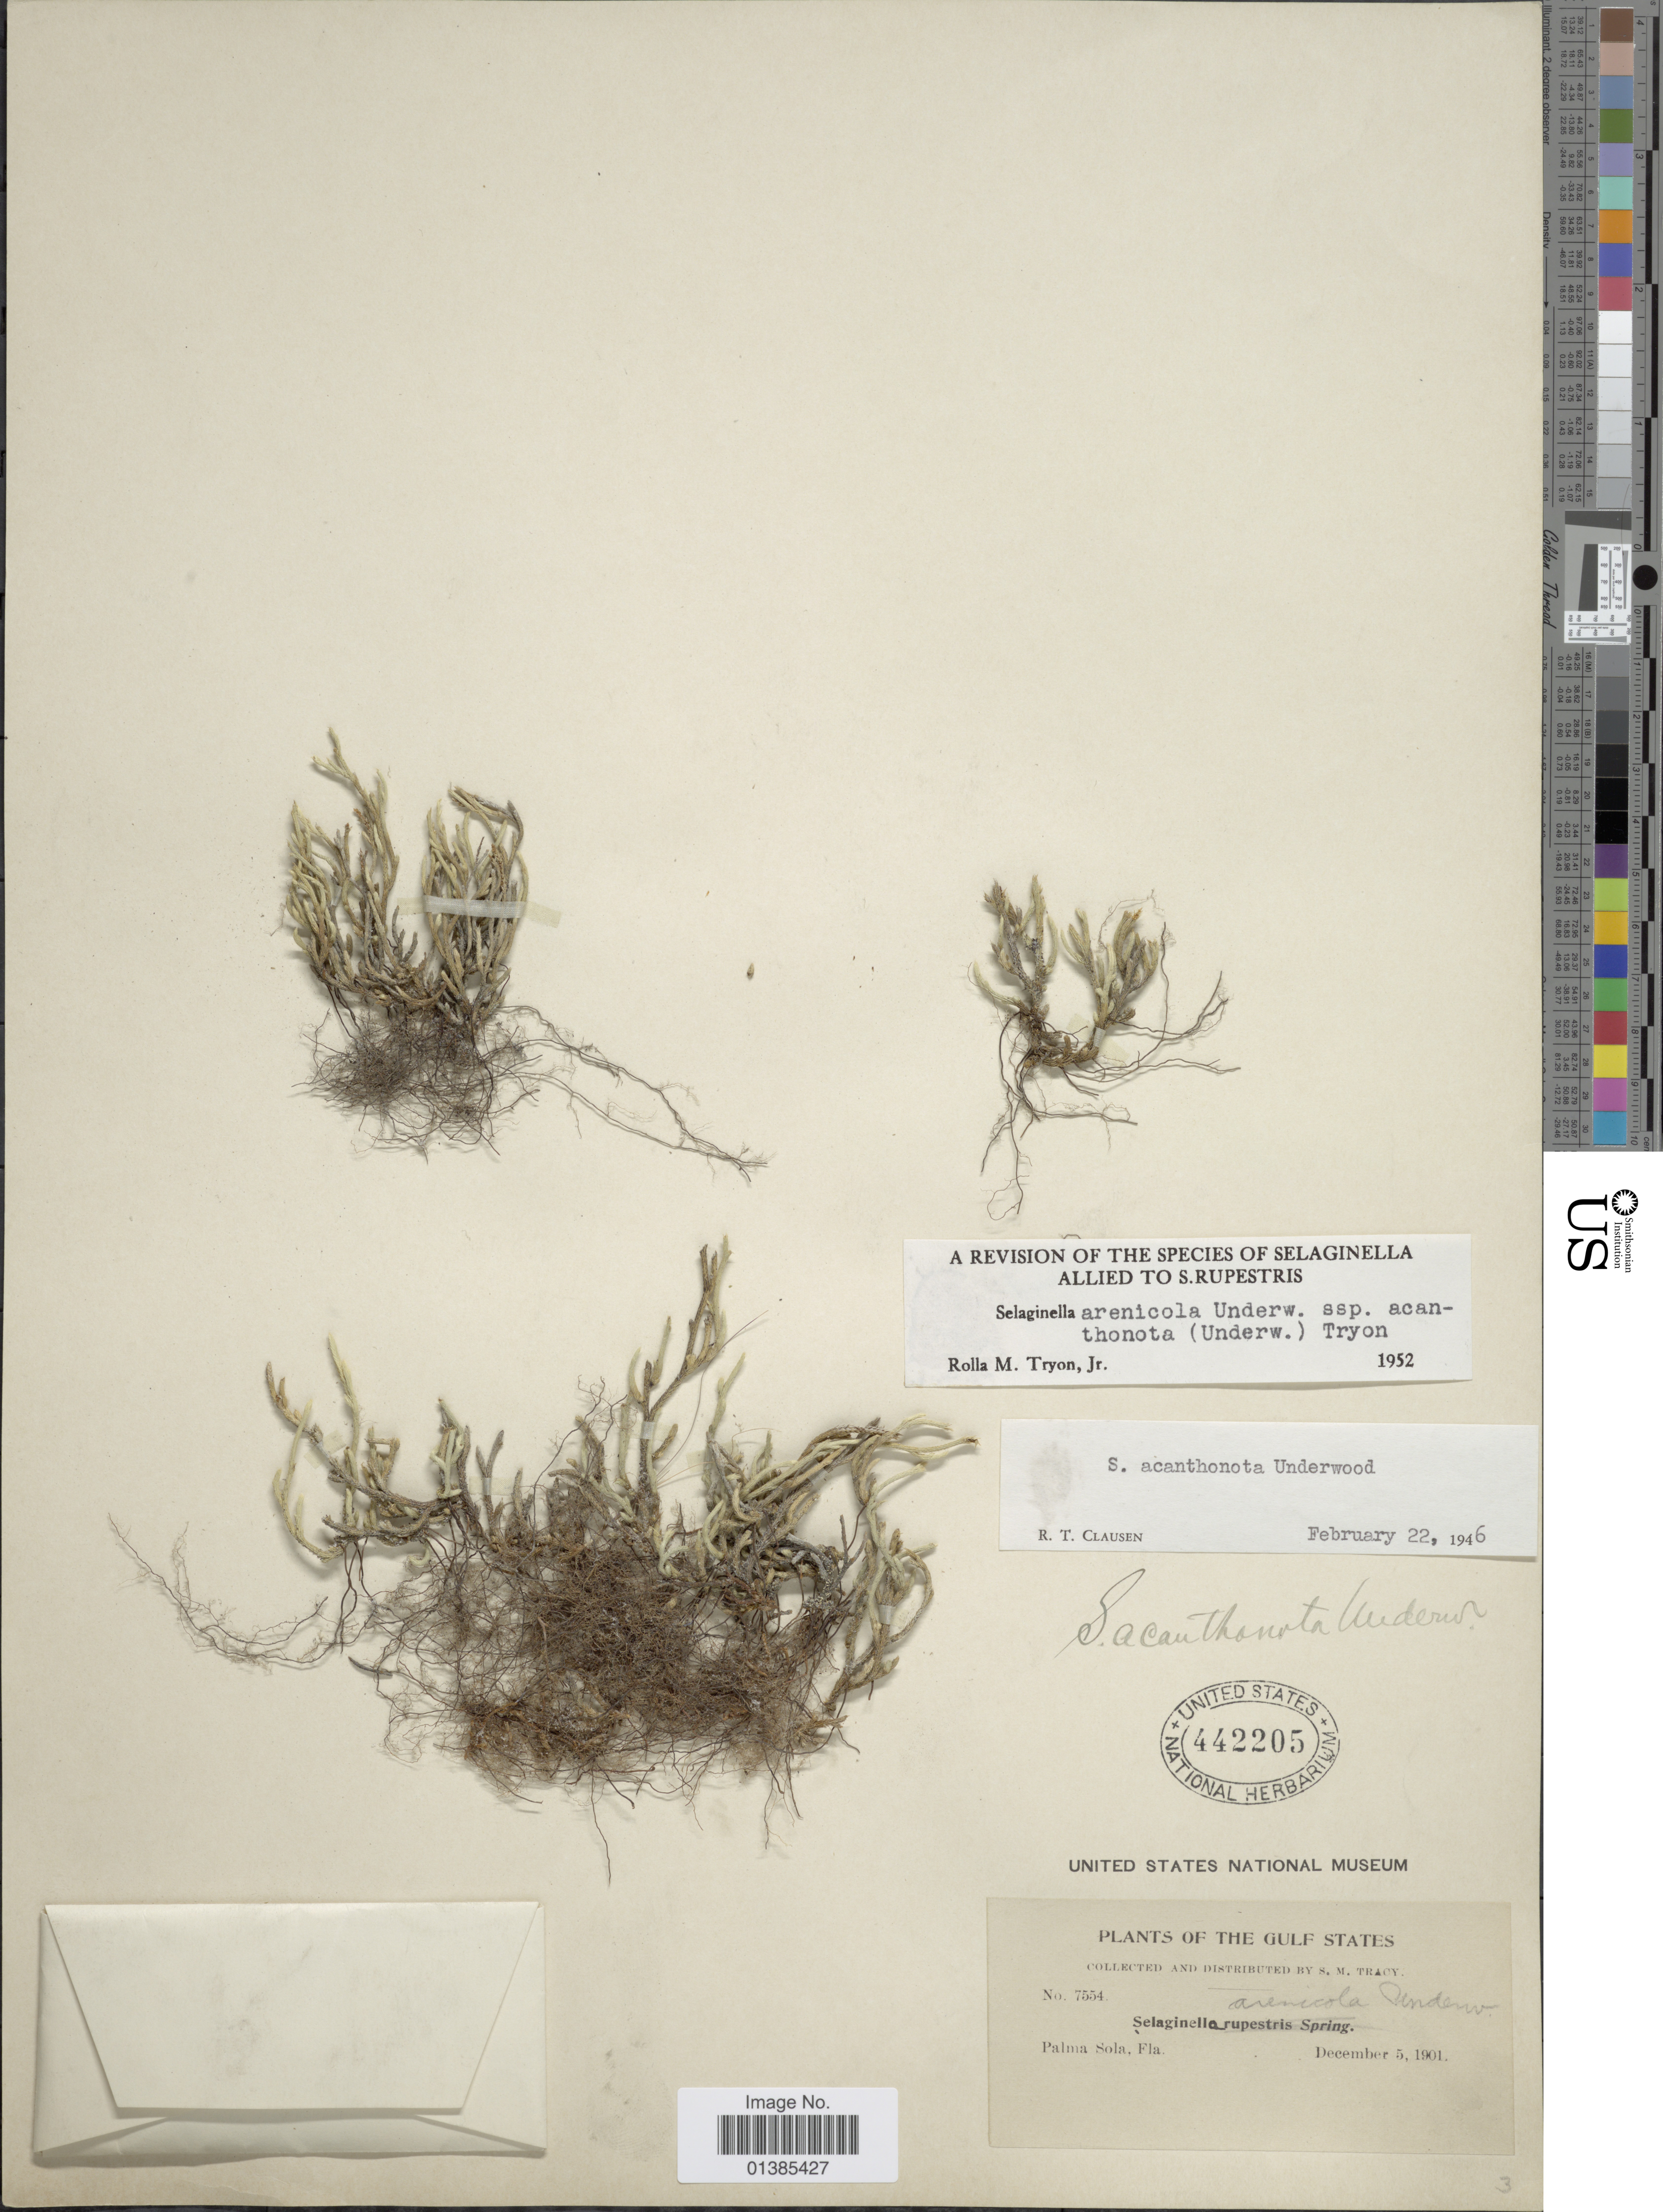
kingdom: Plantae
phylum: Tracheophyta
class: Lycopodiopsida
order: Selaginellales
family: Selaginellaceae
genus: Selaginella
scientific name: Selaginella arenicola subsp. acanthonota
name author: (Underw.) R.M. Tryon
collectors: S. M. Tracy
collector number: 7554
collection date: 1901-12-05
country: United States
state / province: Florida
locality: Gulf States. Palma Sola.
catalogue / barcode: US 442205